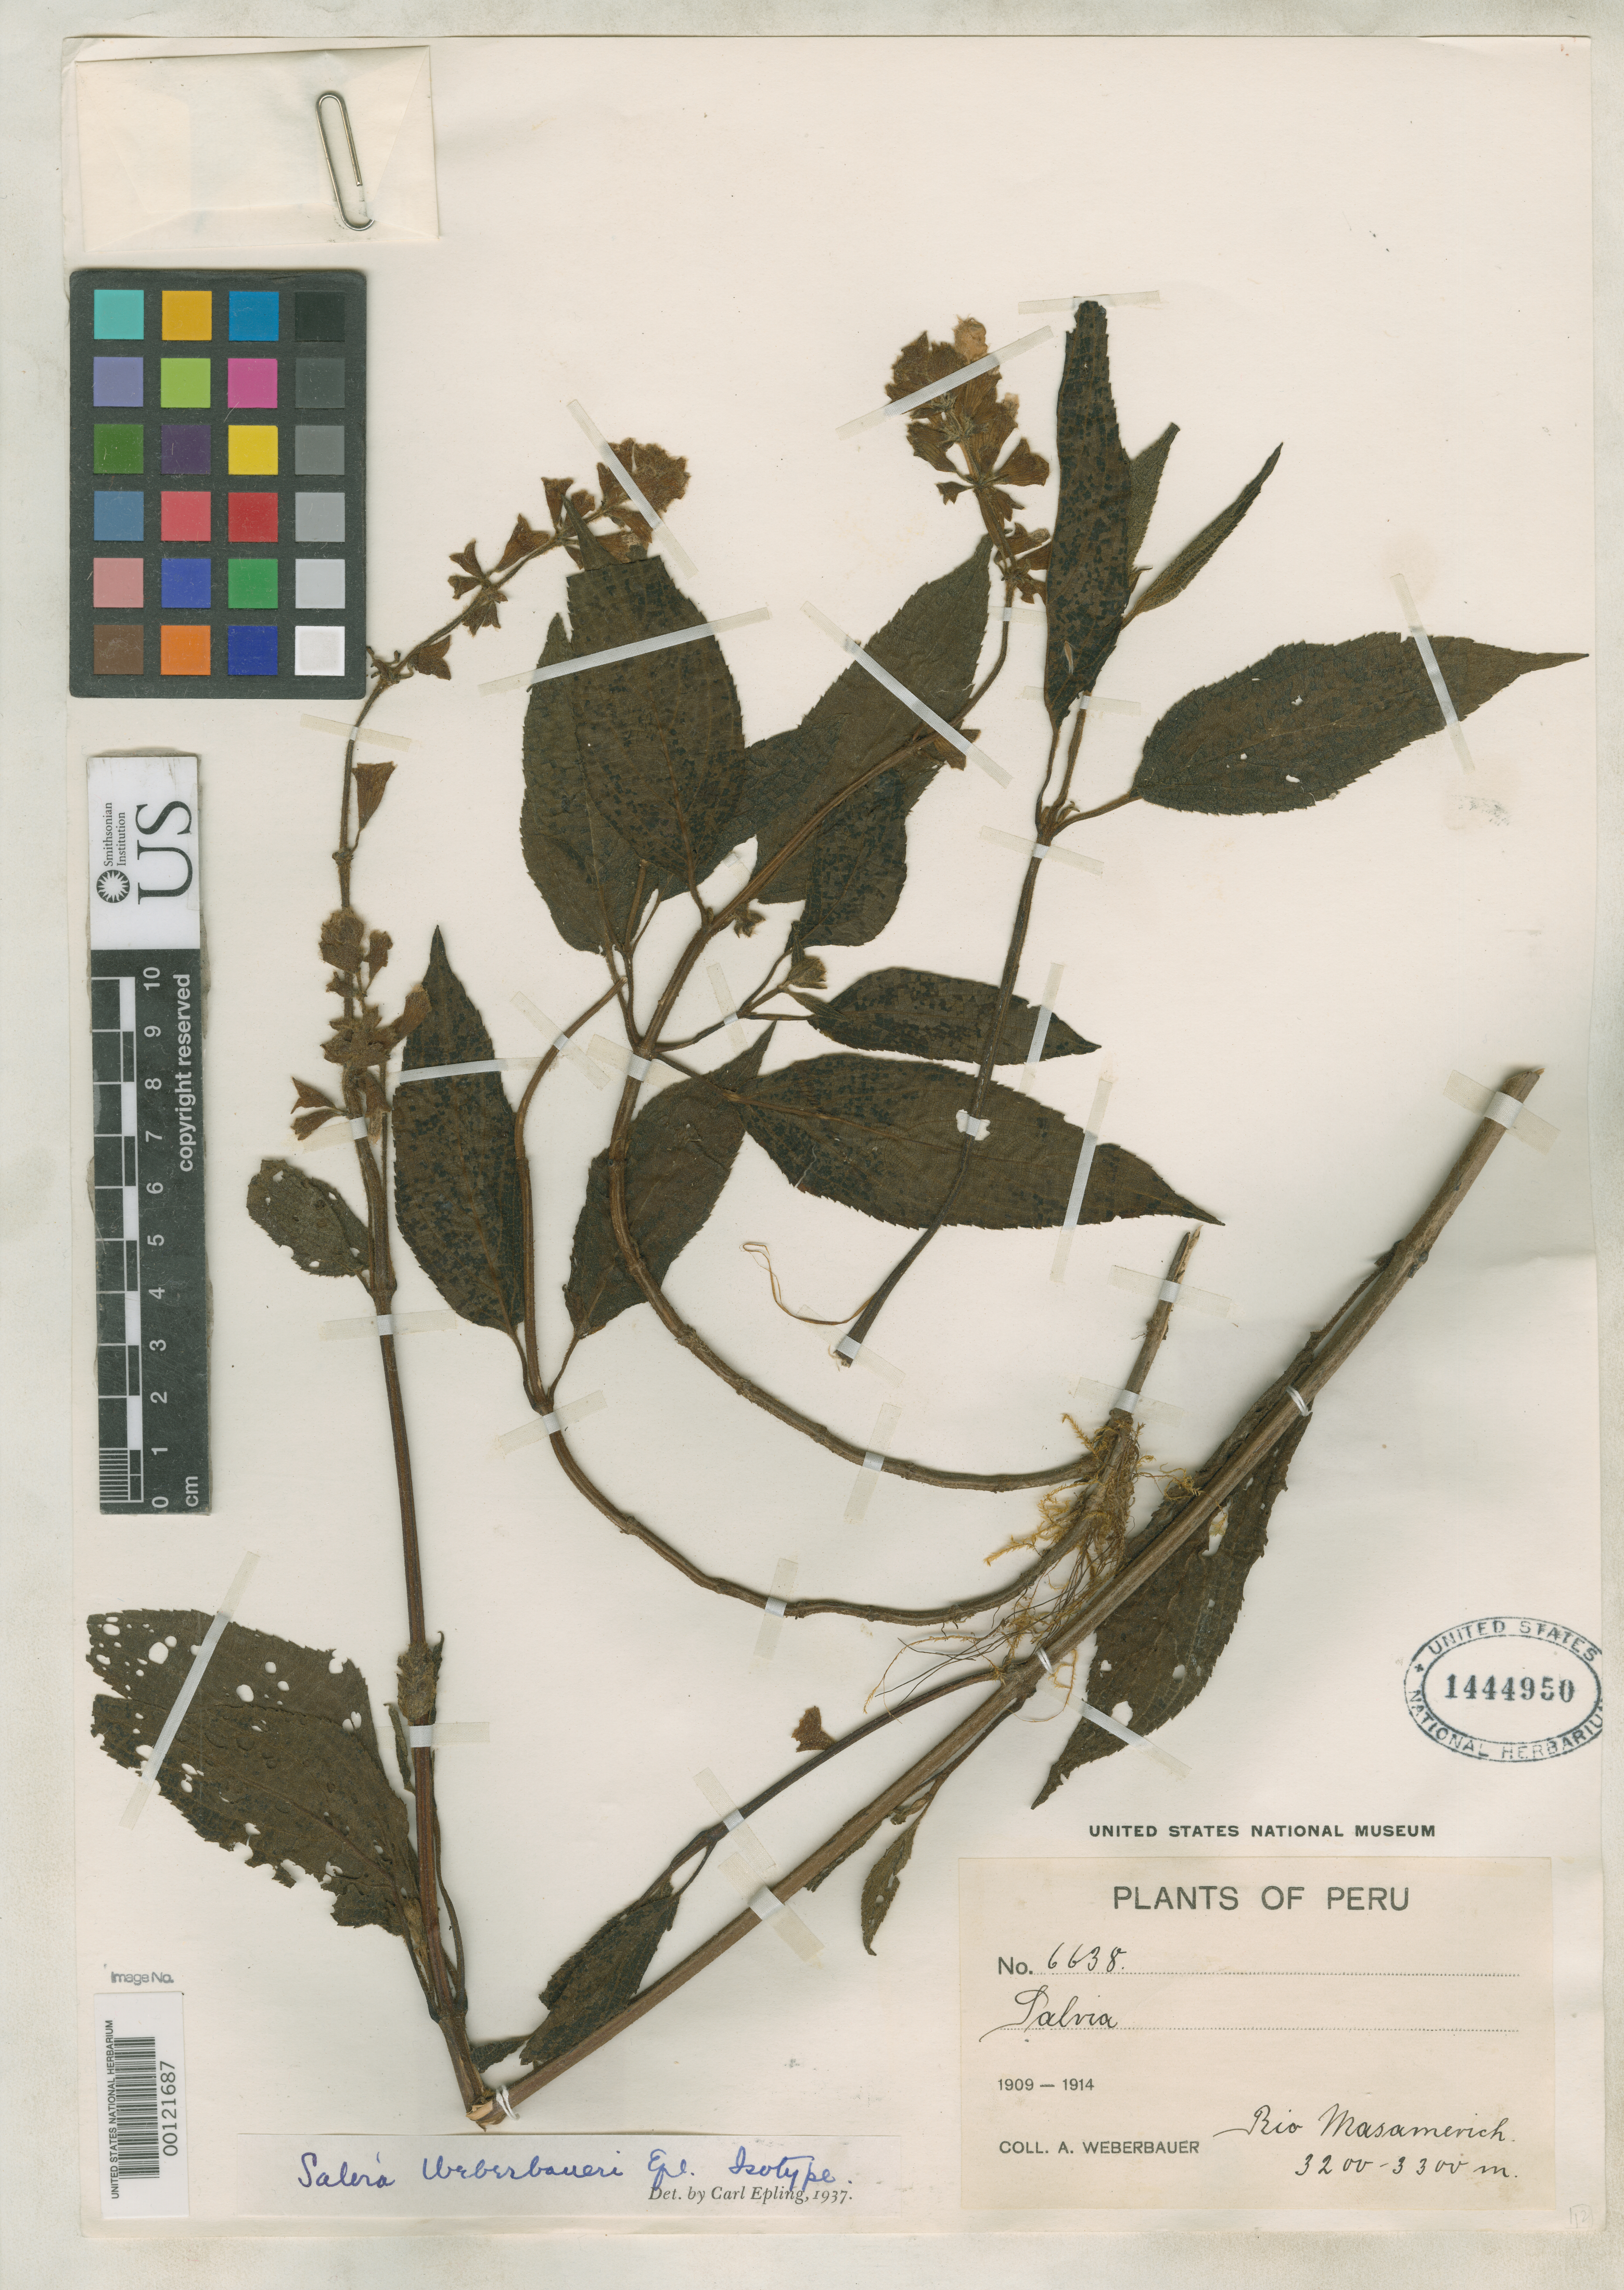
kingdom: Plantae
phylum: Tracheophyta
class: Magnoliopsida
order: Lamiales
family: Lamiaceae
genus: Salvia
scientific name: Salvia weberbaueri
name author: Epling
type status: Isotype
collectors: A. Weberbauer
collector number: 6638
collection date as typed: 1909 to -- --- 1914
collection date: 1909/1914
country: Peru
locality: Río Masamerich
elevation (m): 3200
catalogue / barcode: US 1444950